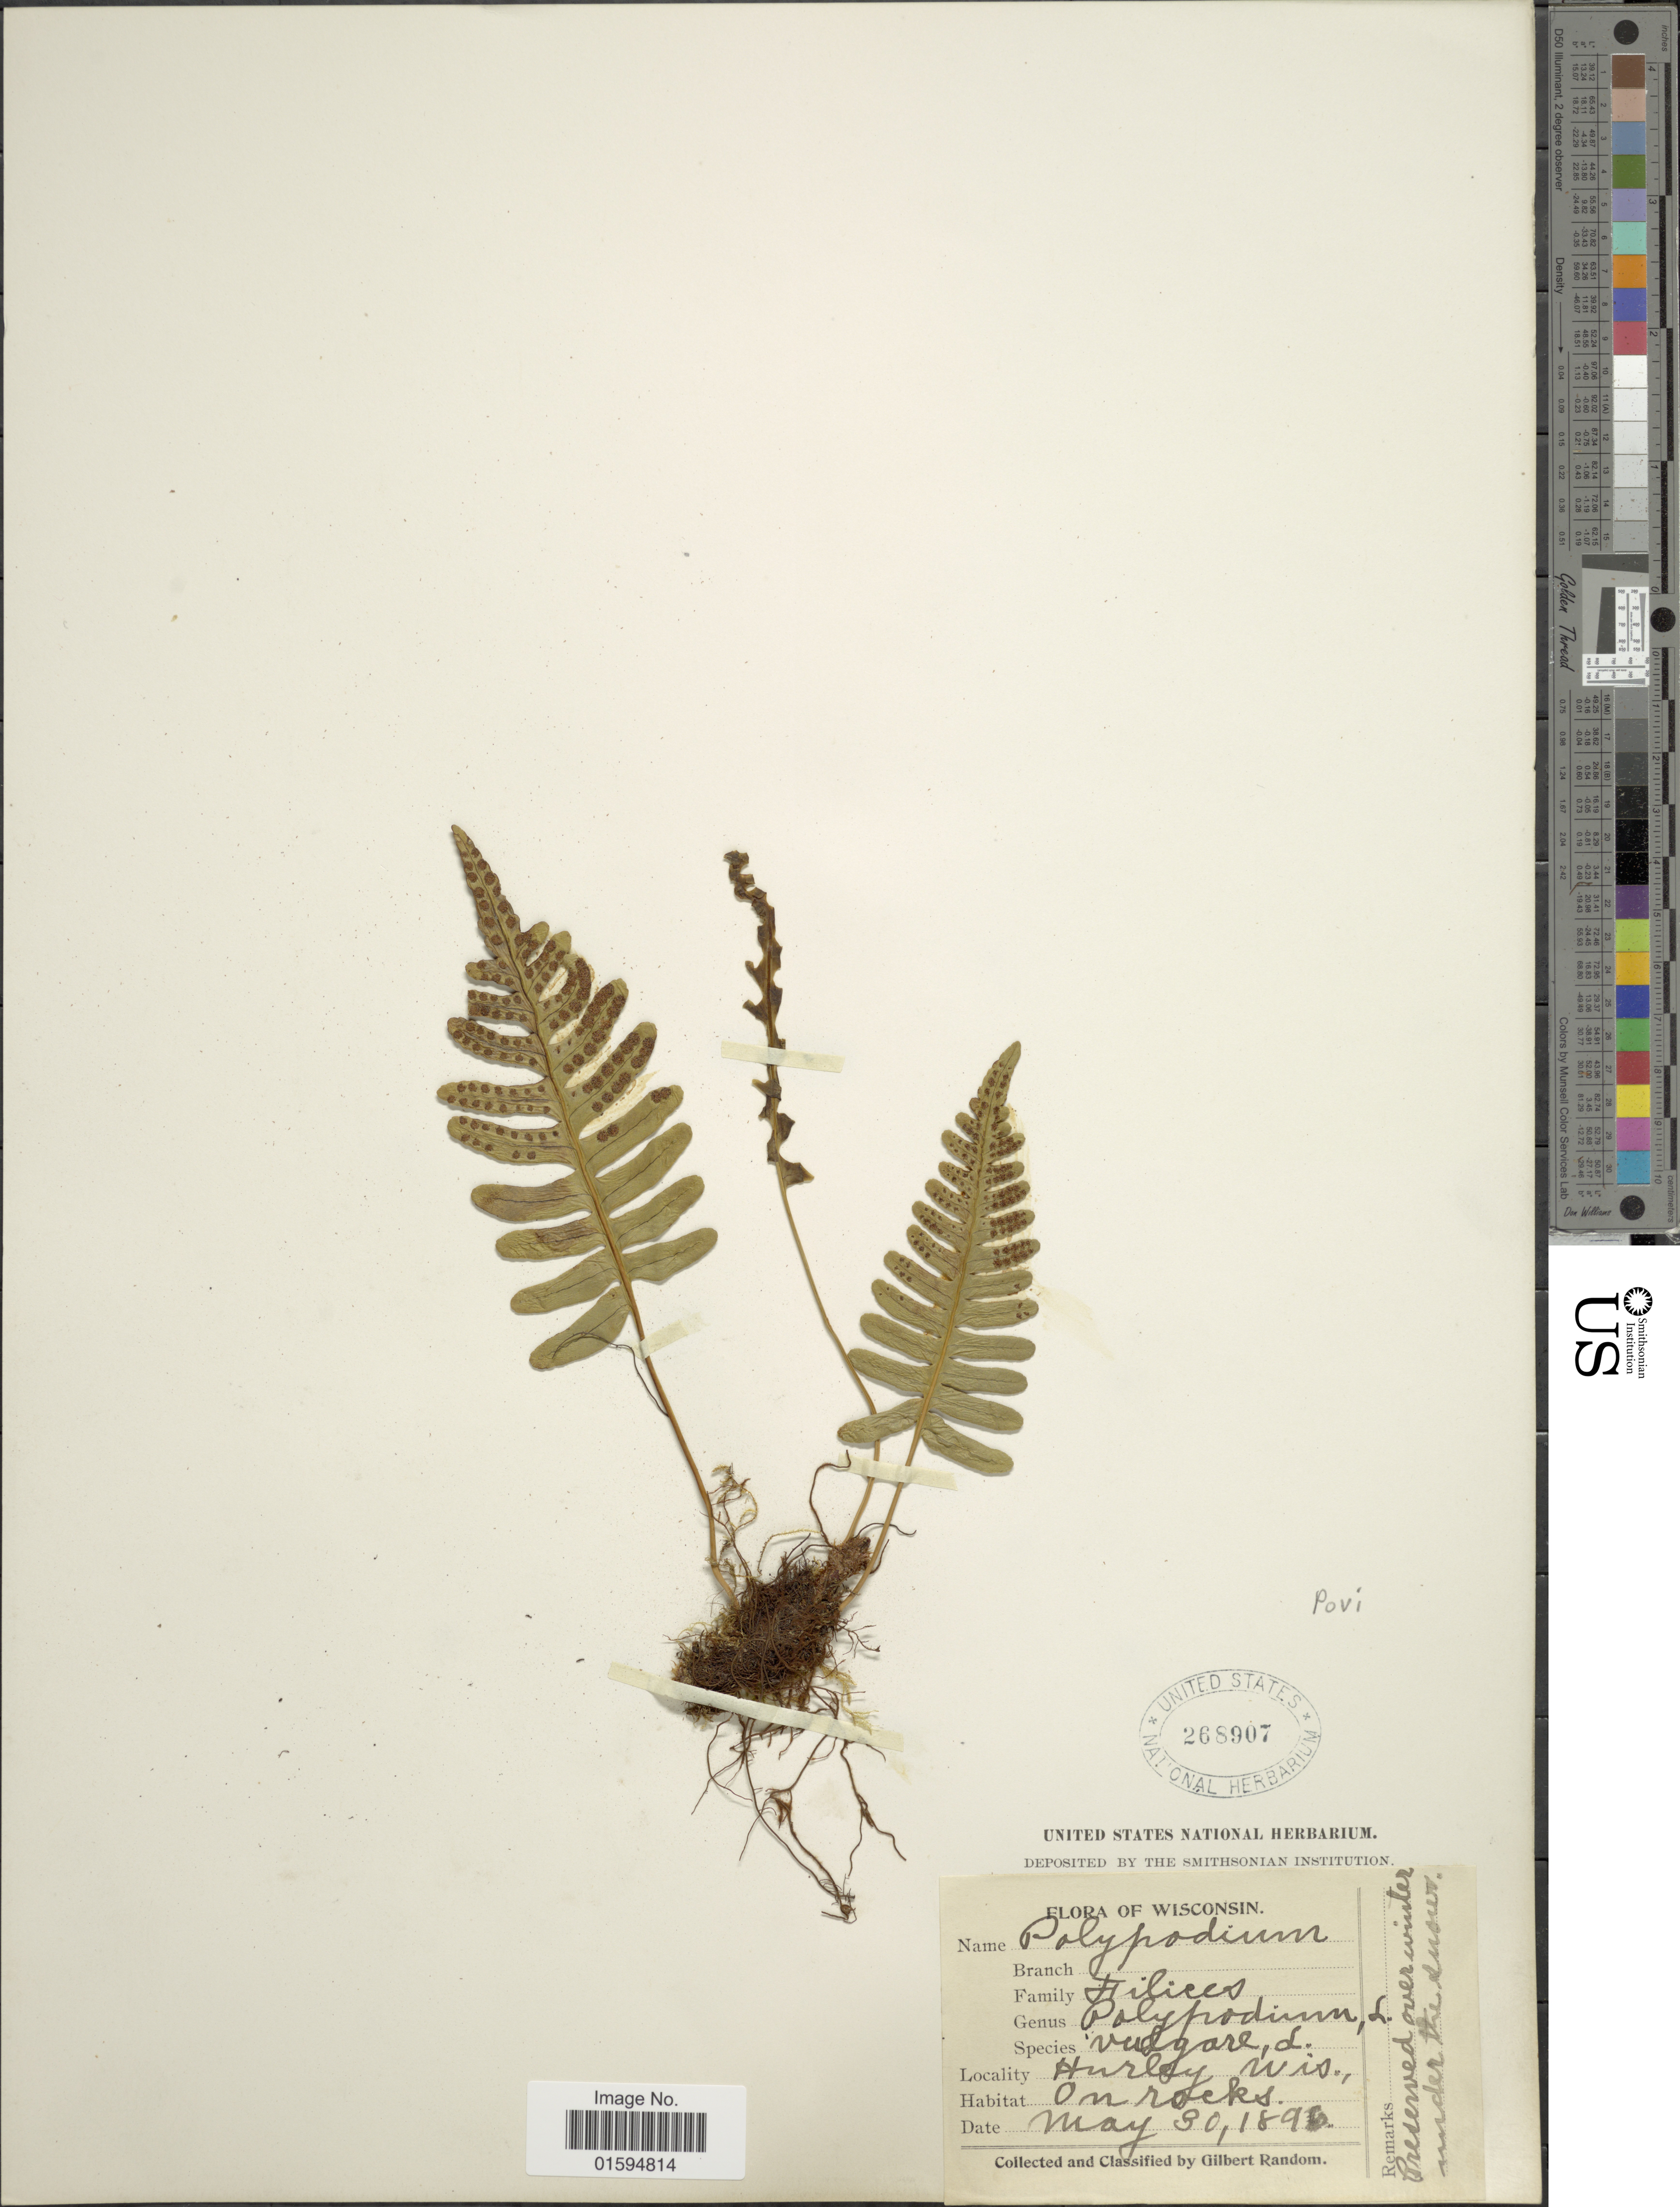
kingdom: Plantae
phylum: Tracheophyta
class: Polypodiopsida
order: Polypodiales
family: Polypodiaceae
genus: Polypodium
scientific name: Polypodium virginianum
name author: L.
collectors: G. Random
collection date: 1896-05-30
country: United States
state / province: Wisconsin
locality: Hurley Wis. On rocks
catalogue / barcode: US 268907